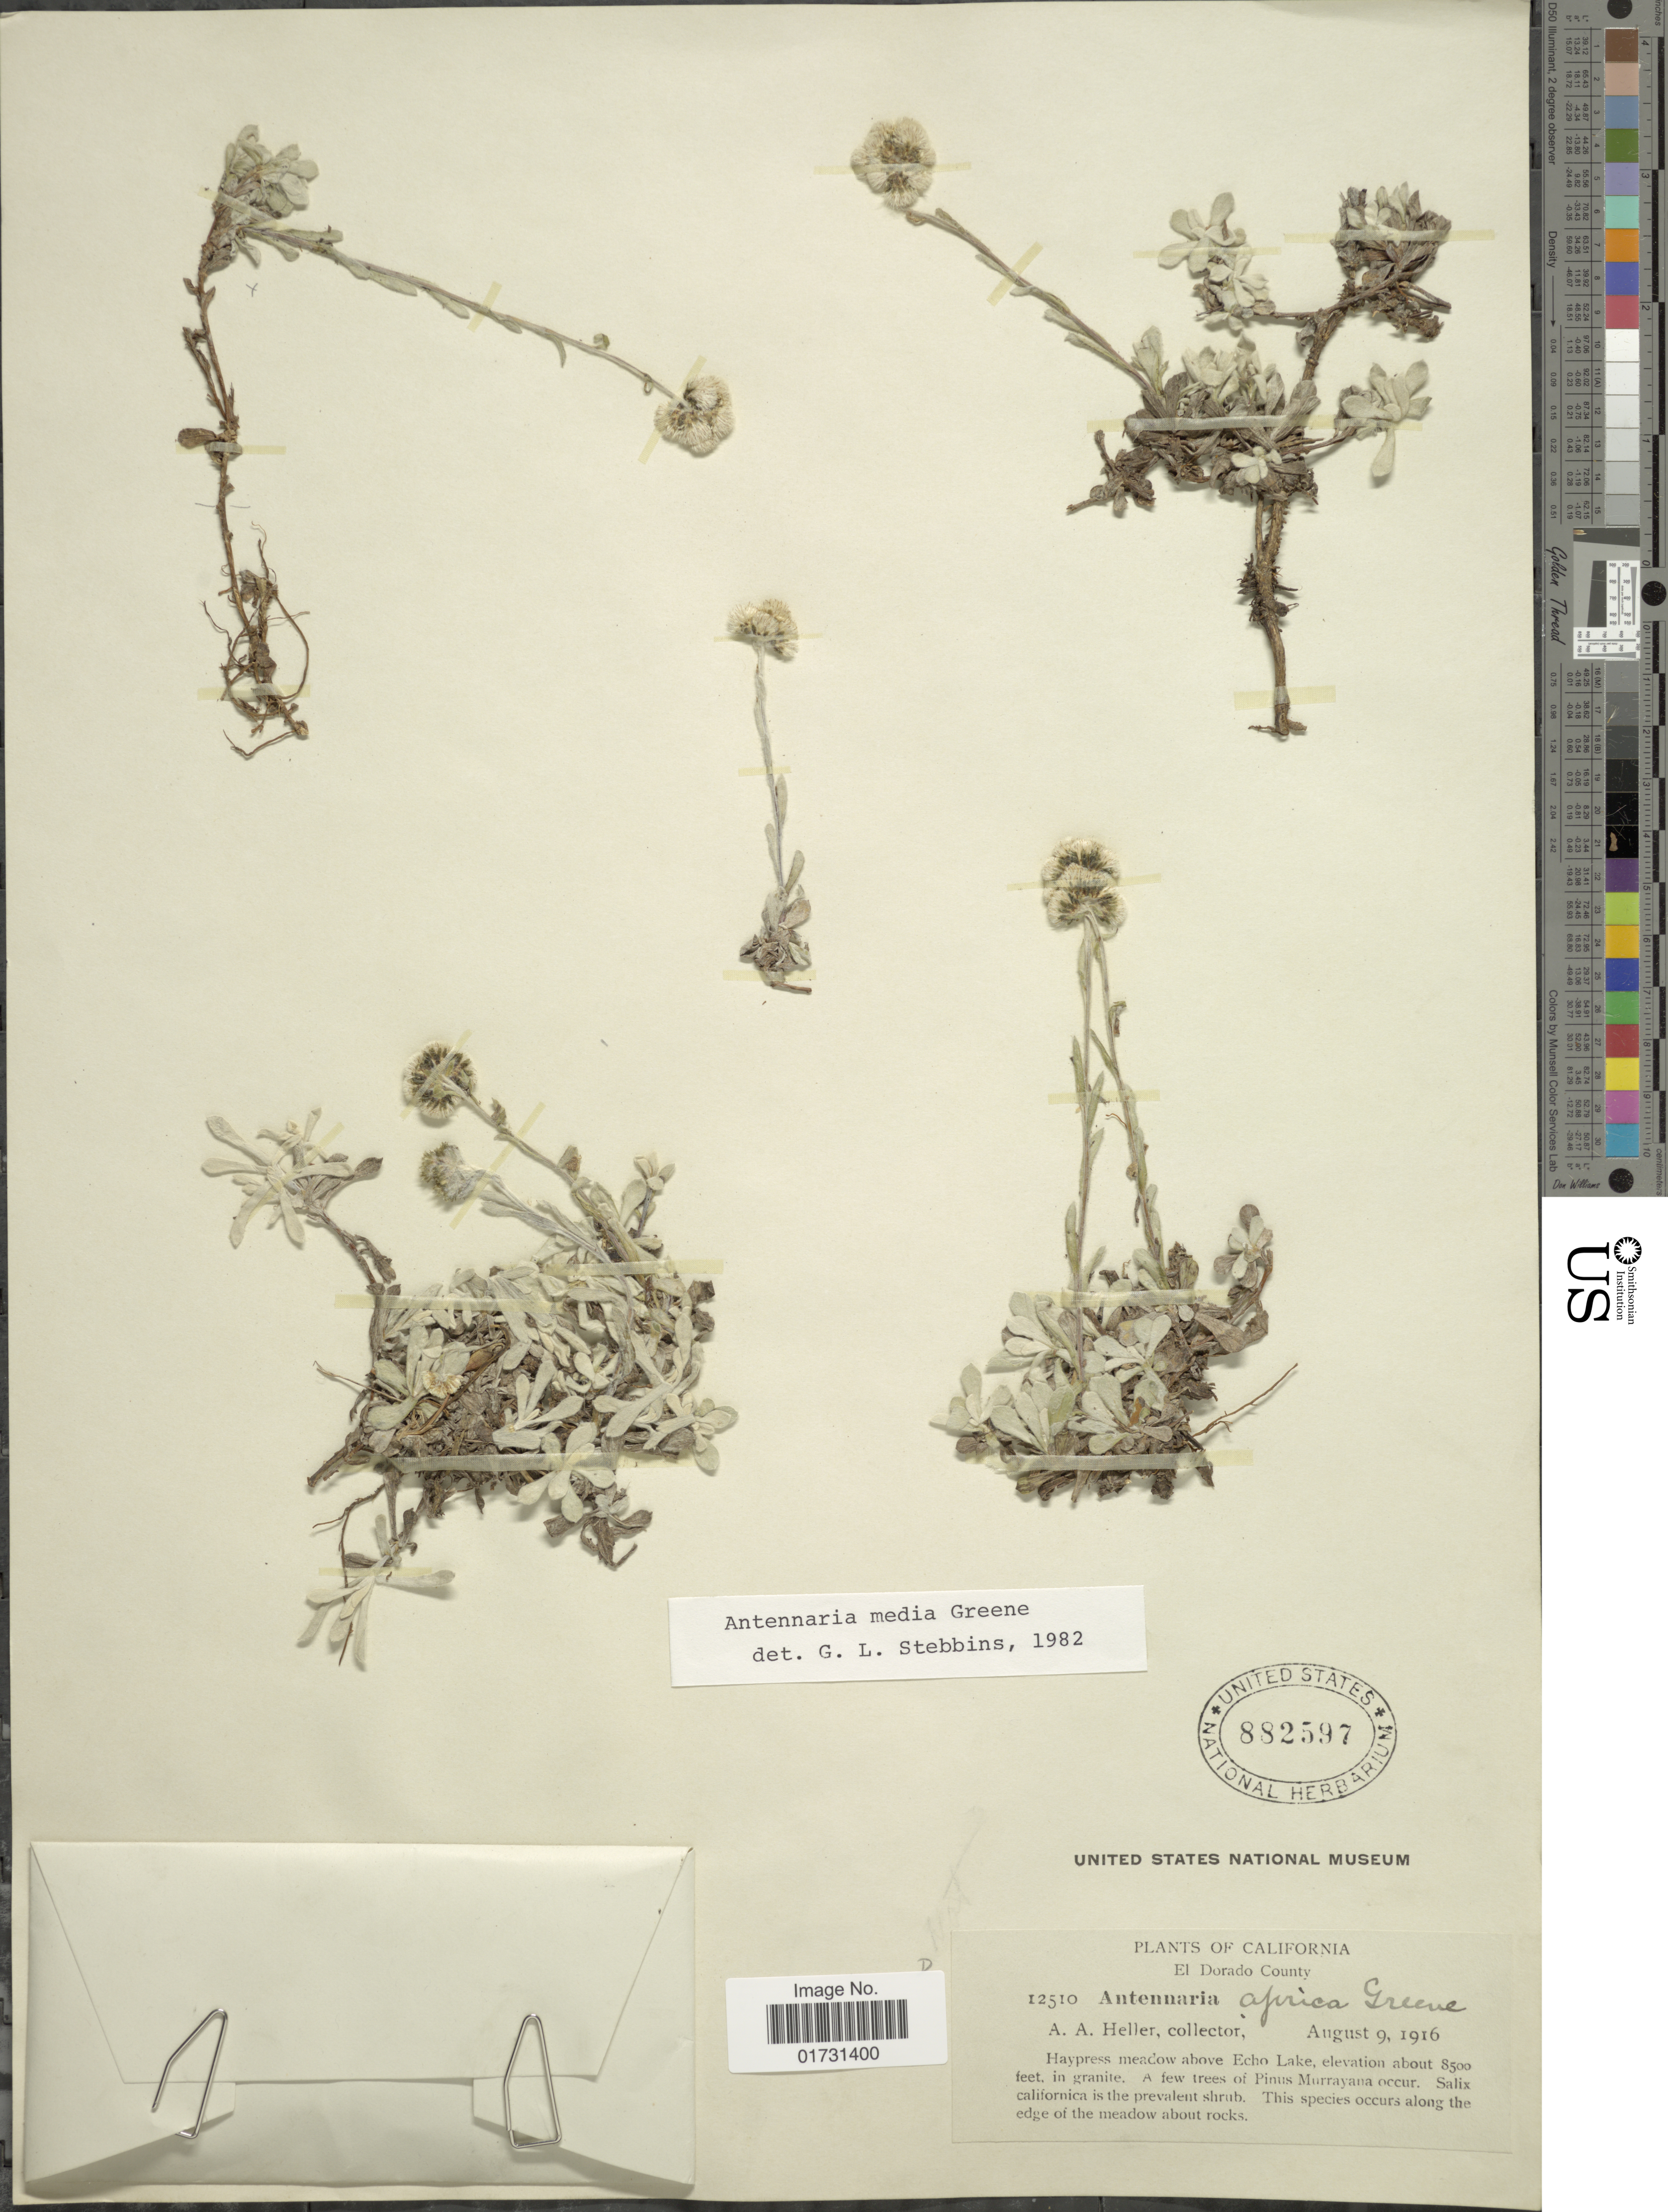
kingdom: Plantae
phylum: Tracheophyta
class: Magnoliopsida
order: Asterales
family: Asteraceae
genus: Antennaria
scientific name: Antennaria media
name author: Greene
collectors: A. A. Heller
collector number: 12510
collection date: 1916-08-09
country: United States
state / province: California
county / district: El Dorado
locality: El Dorado County, Jaypress meadow above Echo Lake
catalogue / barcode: US 882597